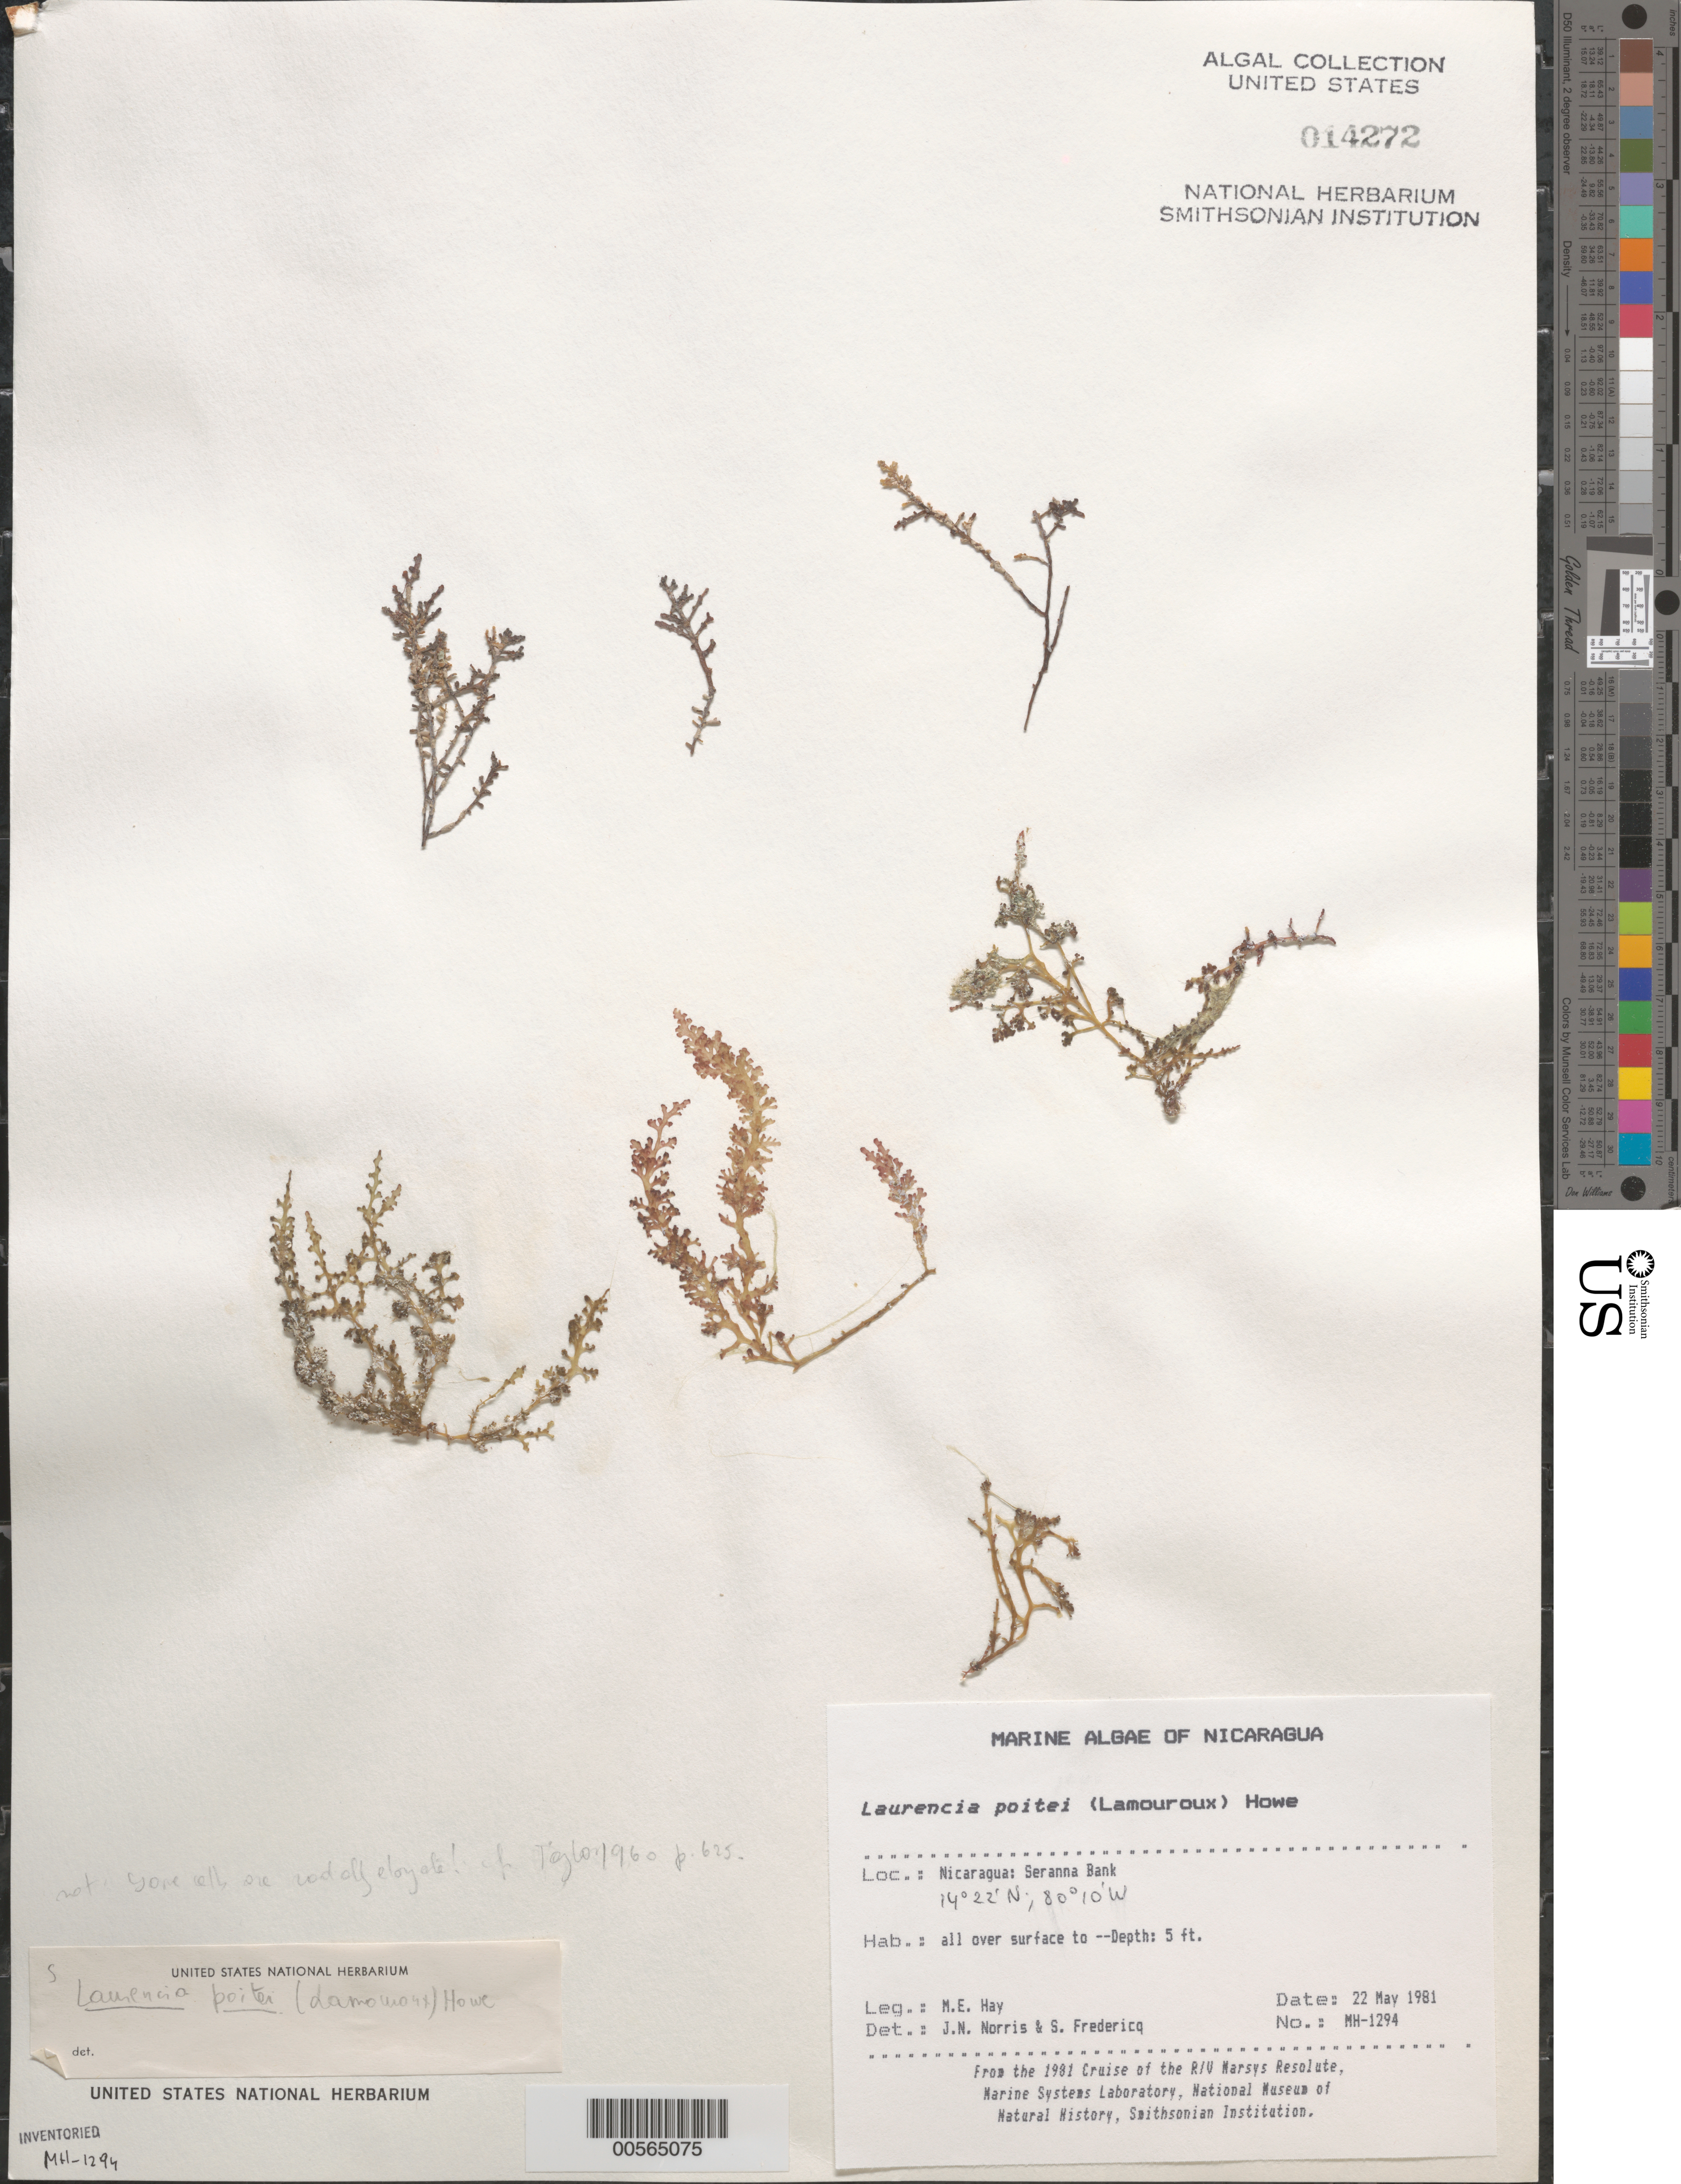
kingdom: Plantae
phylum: Rhodophyta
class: Florideophyceae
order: Ceramiales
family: Rhodomelaceae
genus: Yuzurua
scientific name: Yuzurua poiteaui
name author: (J.V.Lamouroux) Martin-Lescanne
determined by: Brooks, B. L., (BOT), Smithsonian Institution - National Museum of Natural History (UNITED STATES)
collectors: M. E. Hay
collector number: MEH-1294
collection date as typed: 22 May 1981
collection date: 1981-05-22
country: Nicaragua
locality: Seranna bank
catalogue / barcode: US 14272